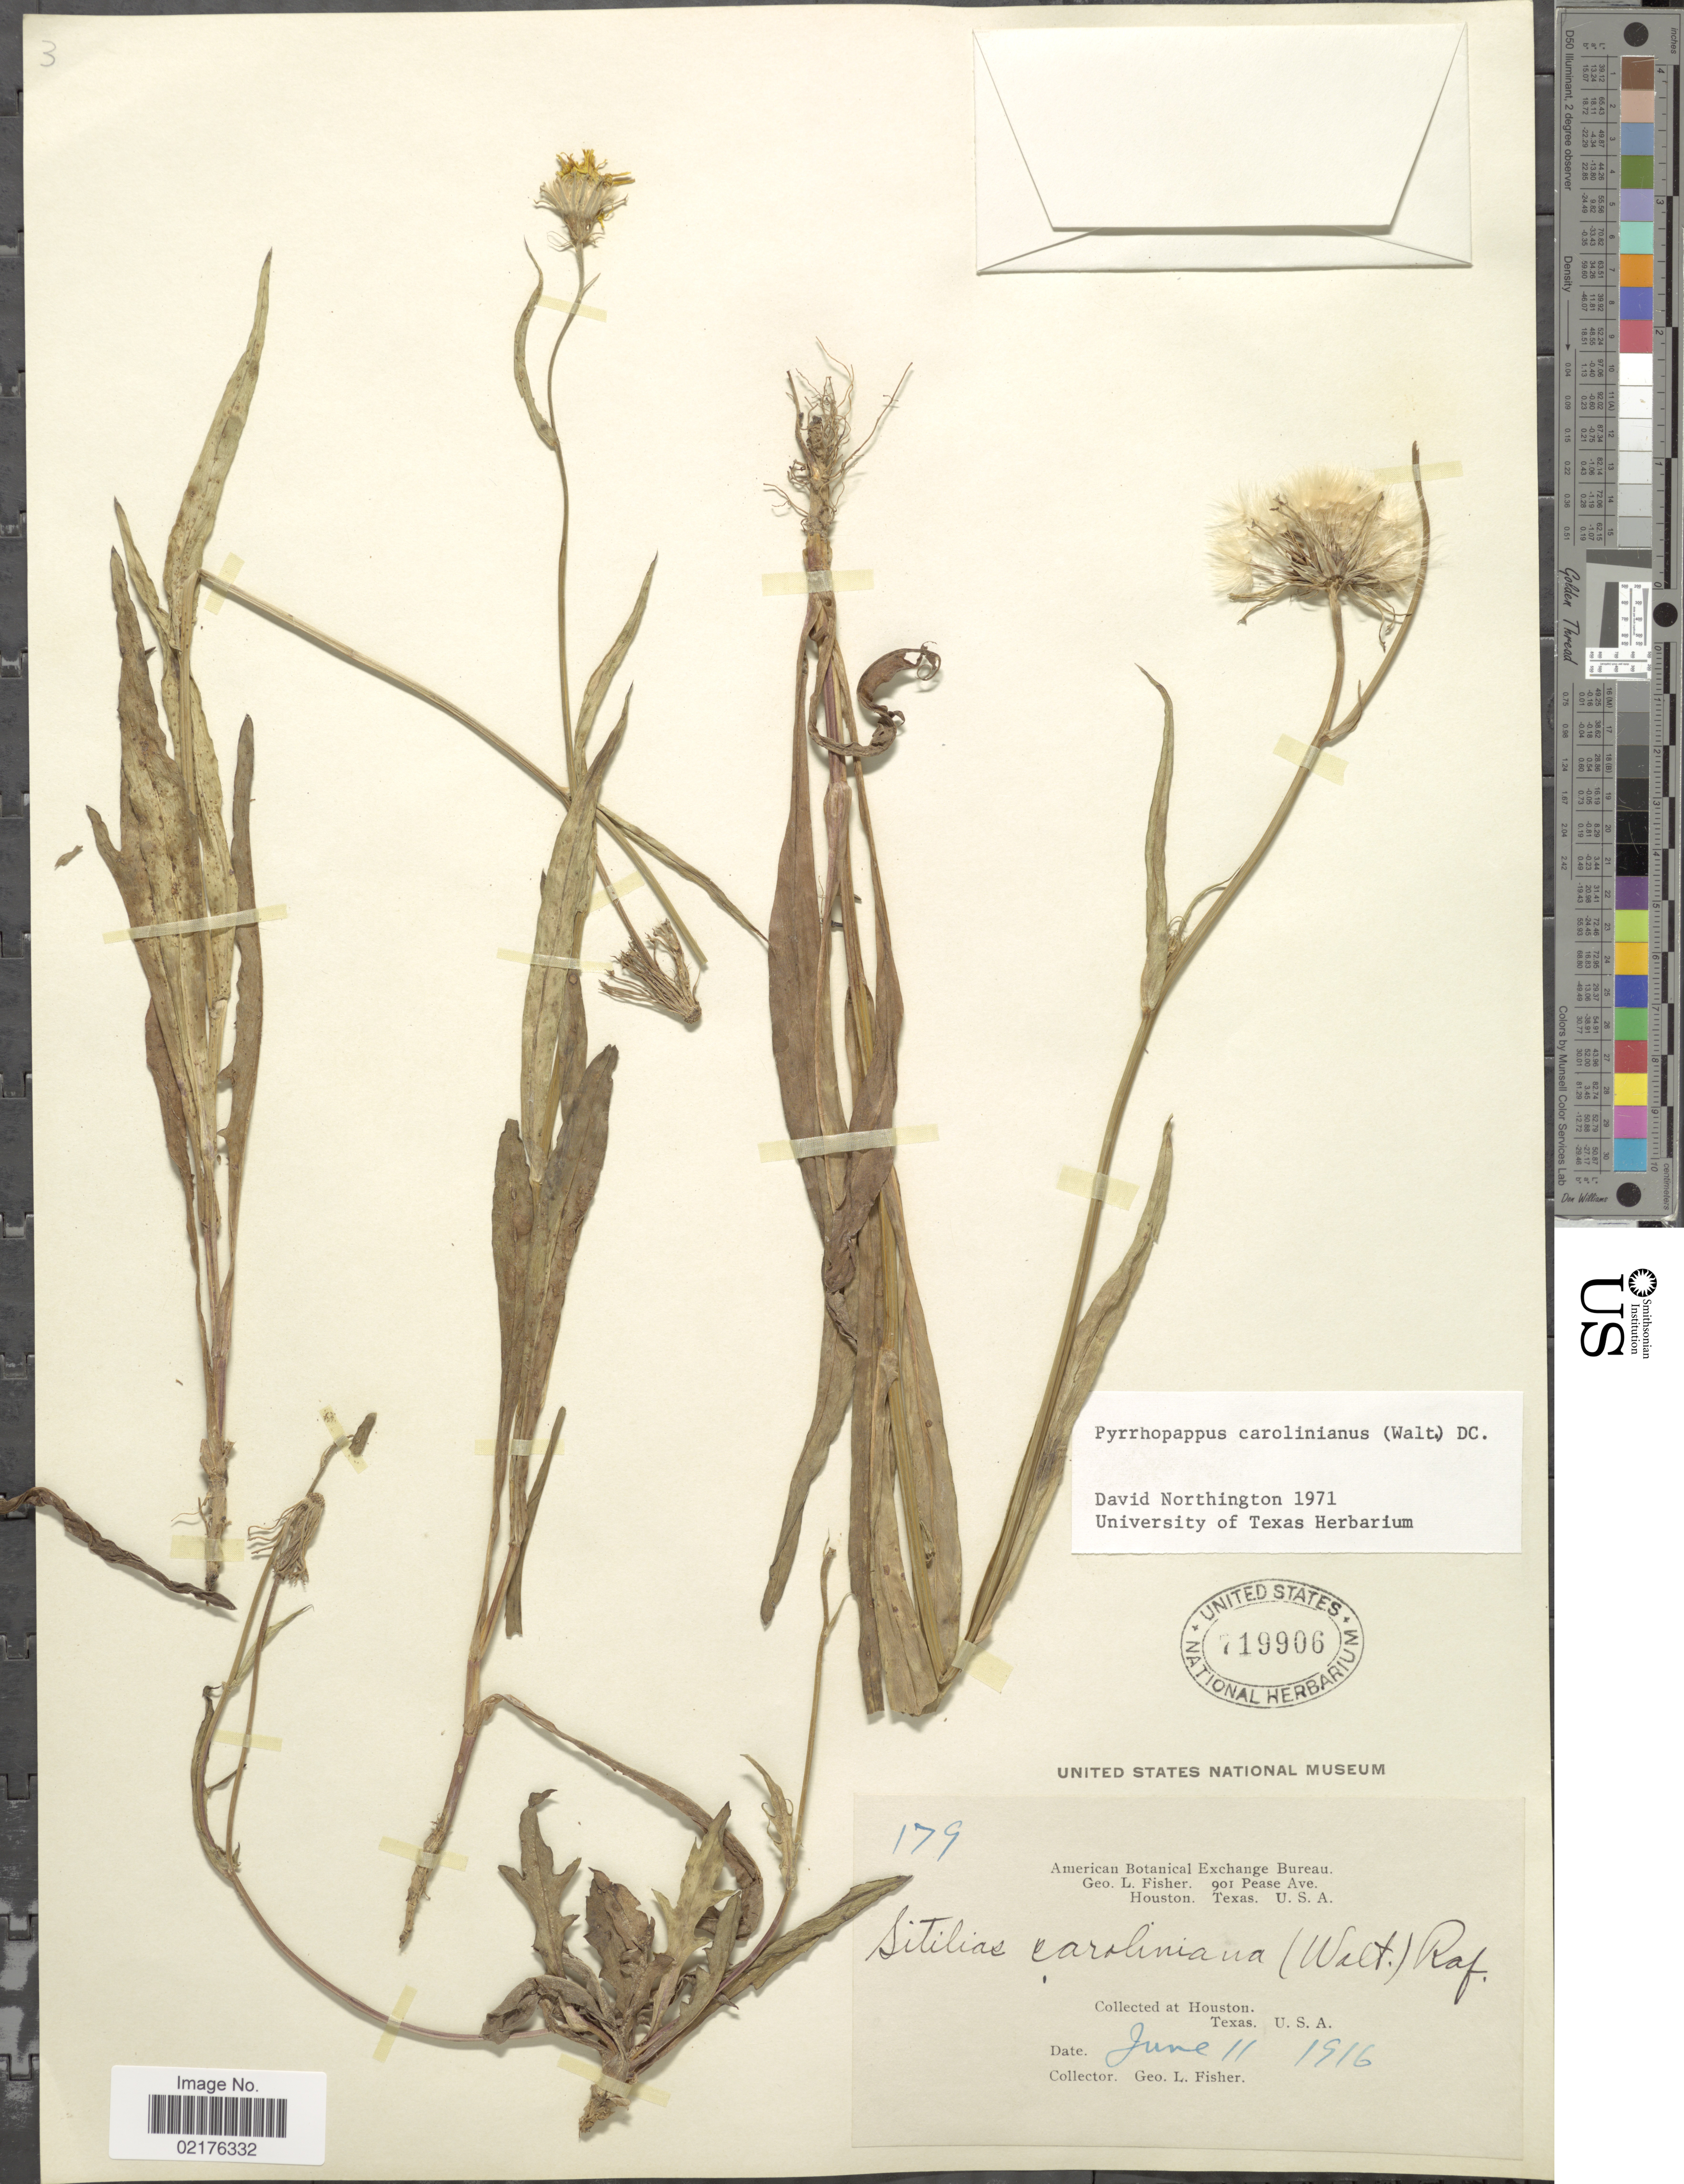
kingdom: Plantae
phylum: Tracheophyta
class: Magnoliopsida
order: Asterales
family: Asteraceae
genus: Pyrrhopappus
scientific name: Pyrrhopappus carolinianus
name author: (Walter) DC.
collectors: G. L. Fisher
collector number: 179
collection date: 1916-06-11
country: United States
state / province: Texas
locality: Houston, Texas, U.S.A.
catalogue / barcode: US 719906